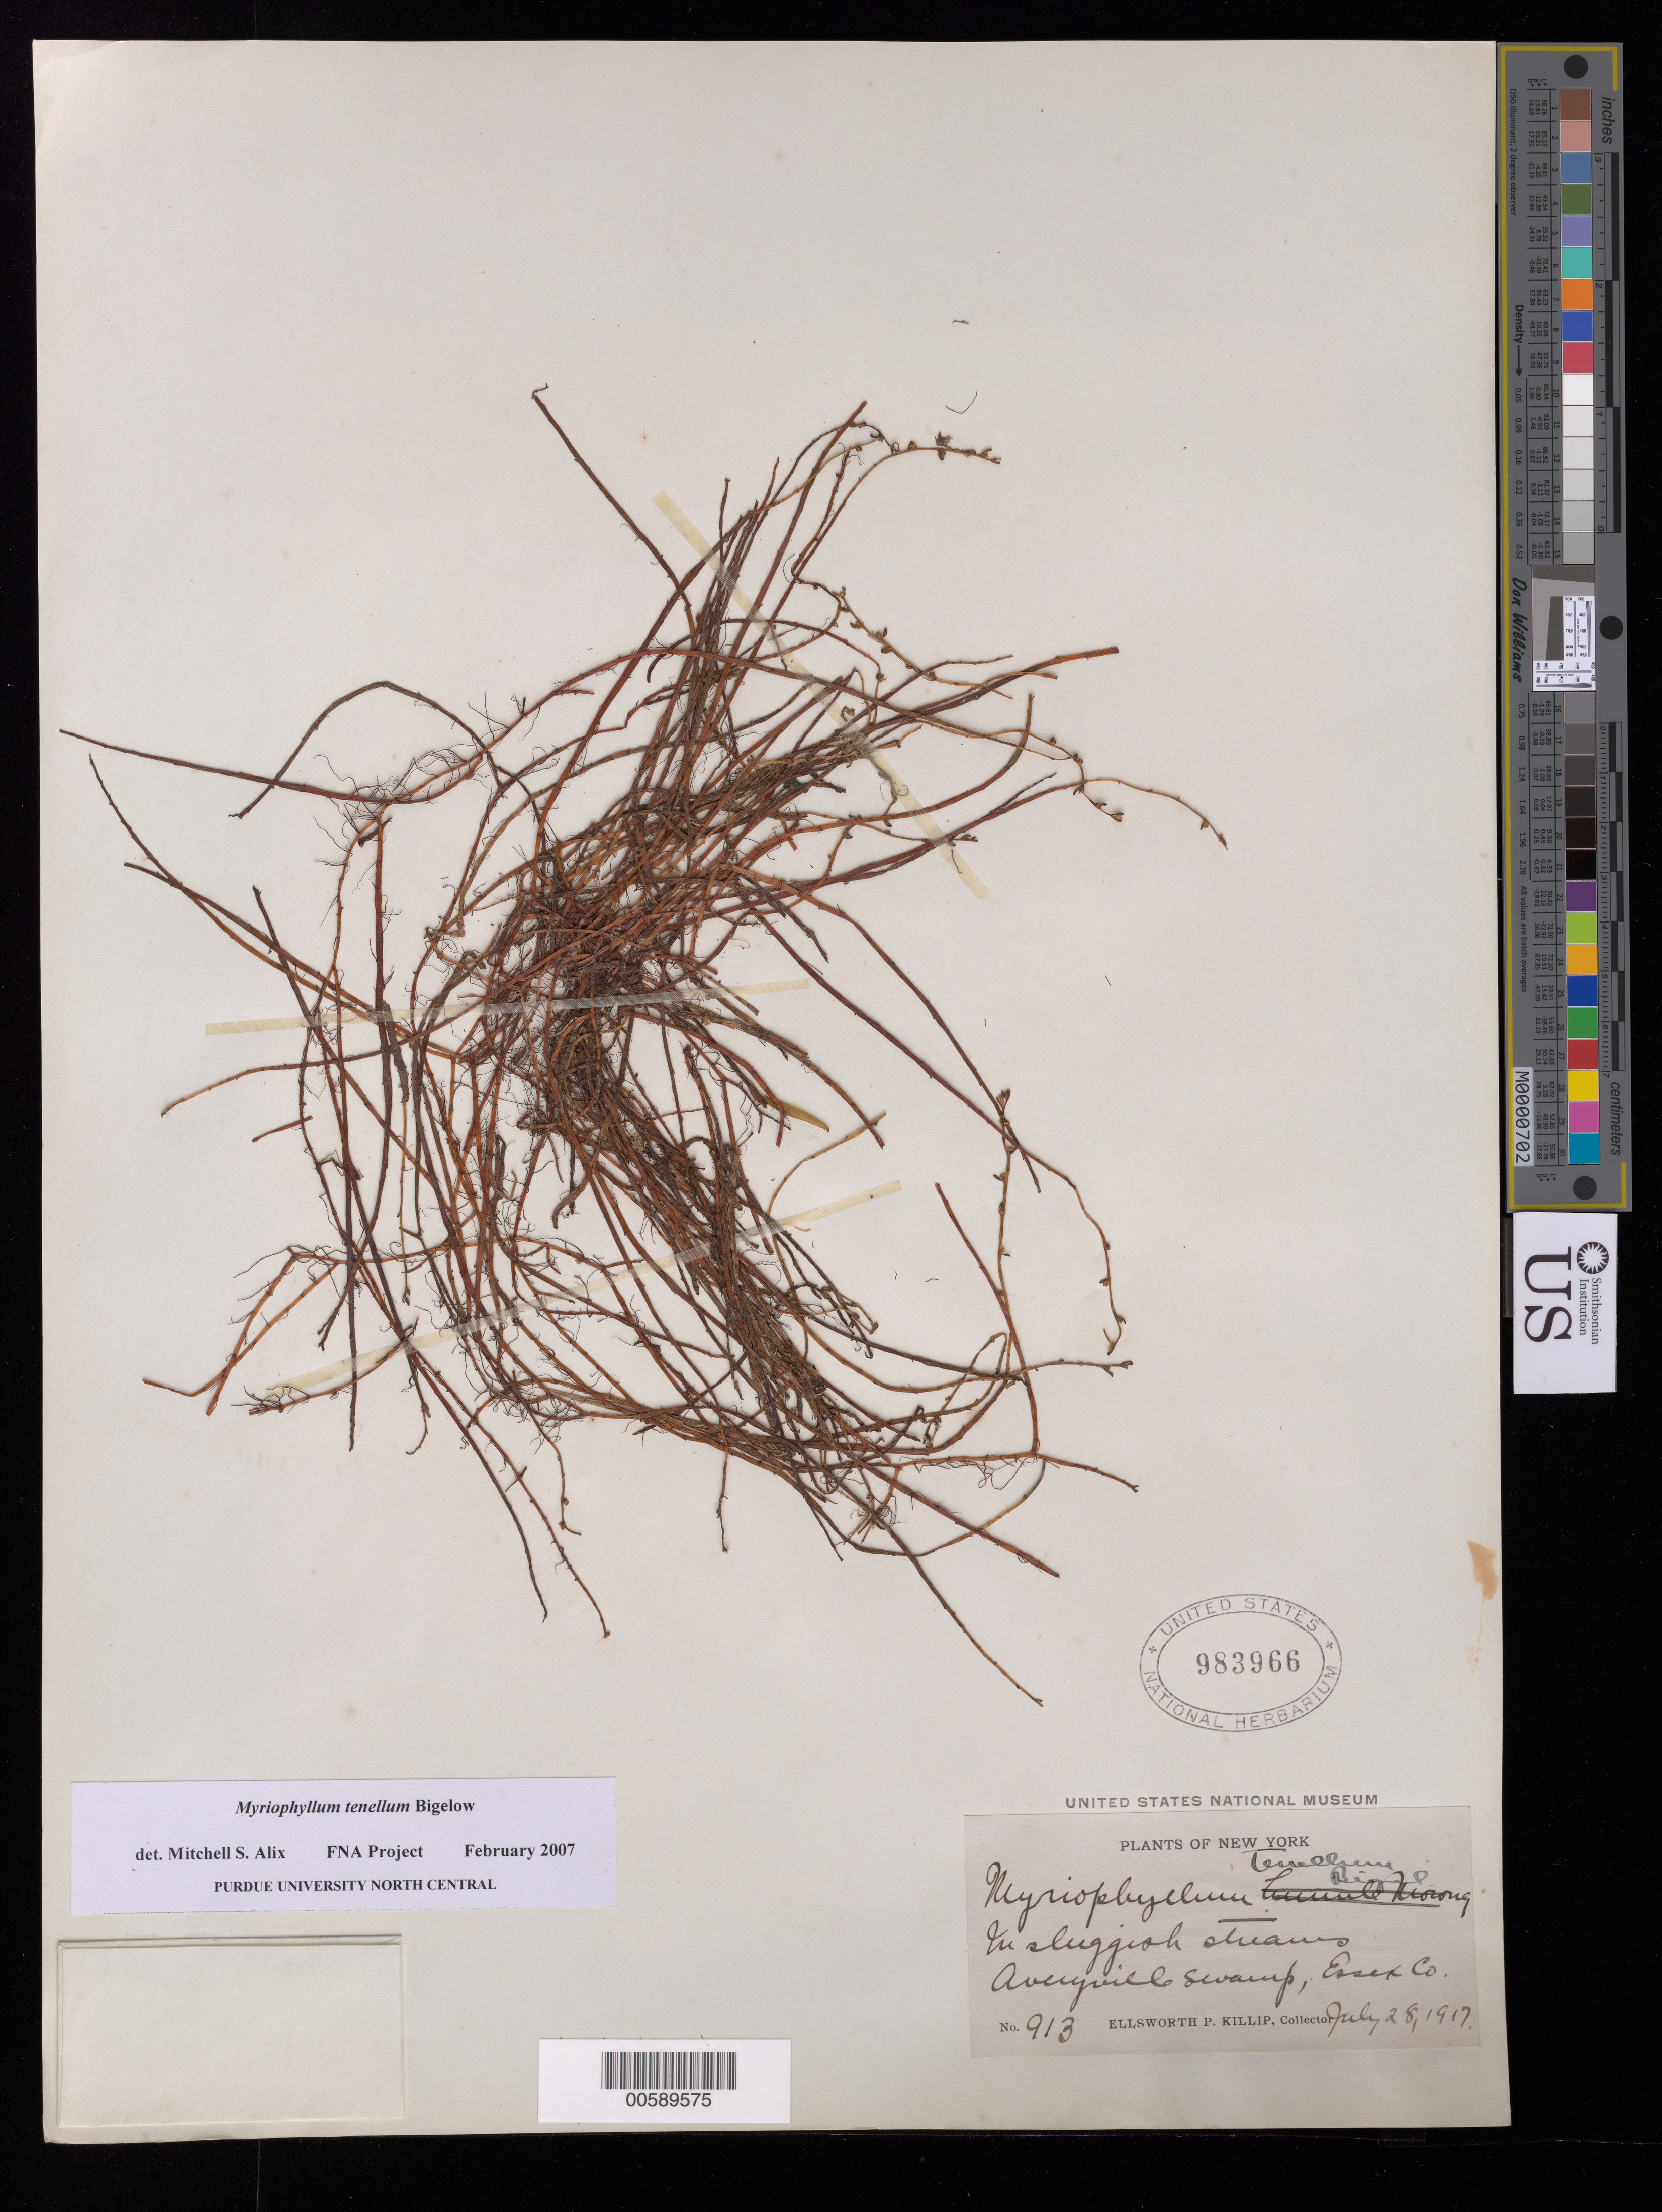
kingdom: Plantae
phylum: Tracheophyta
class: Magnoliopsida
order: Saxifragales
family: Haloragaceae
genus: Myriophyllum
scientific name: Myriophyllum tenellum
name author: Bigelow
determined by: Alix, M. S.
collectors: E. P. Killip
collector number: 913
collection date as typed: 28 Jul 1917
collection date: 1917-07-28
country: United States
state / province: New York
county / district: Essex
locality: Averyville Swamp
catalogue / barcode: US 983966